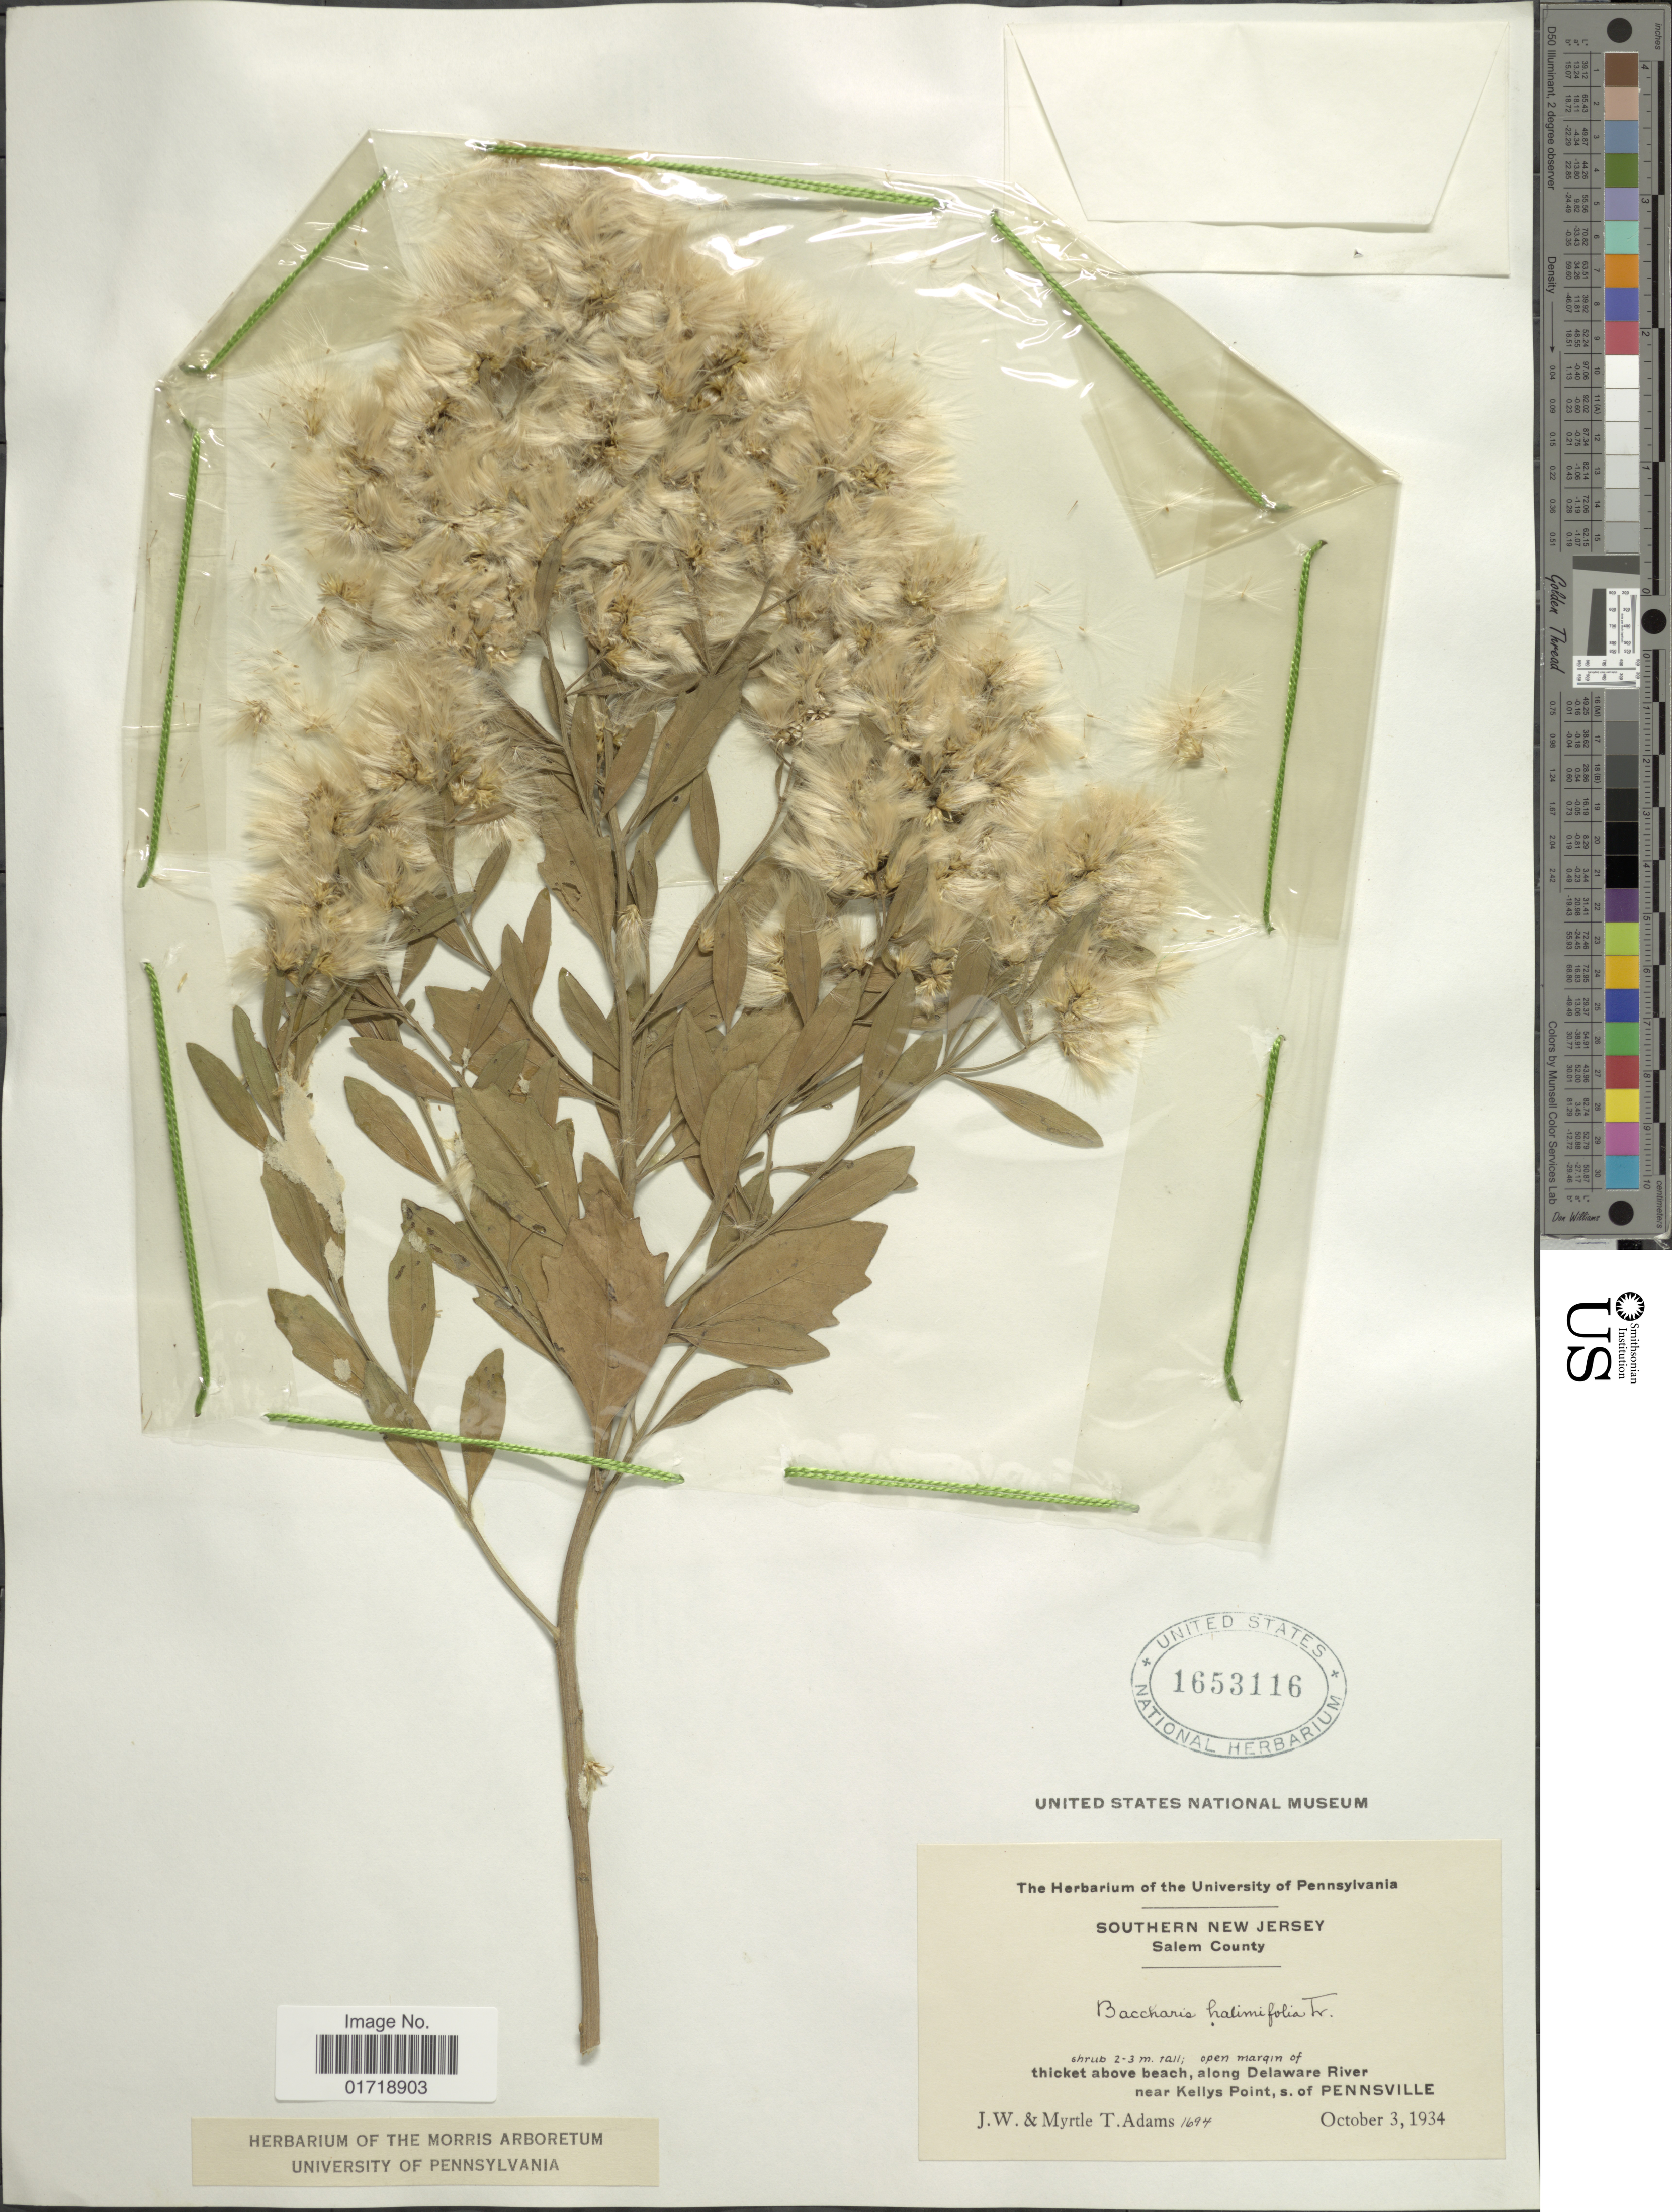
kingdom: Plantae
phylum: Tracheophyta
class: Magnoliopsida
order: Asterales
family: Asteraceae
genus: Baccharis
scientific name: Baccharis halimifolia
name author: L.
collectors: J. Adams & M. T. Adams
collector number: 1694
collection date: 1934-10-03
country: United States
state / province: New Jersey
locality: Southern New Jersey, Salem County, Thicket above beach, along Delaware River near Kellys Point, s. of Pennsville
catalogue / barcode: US 1653116